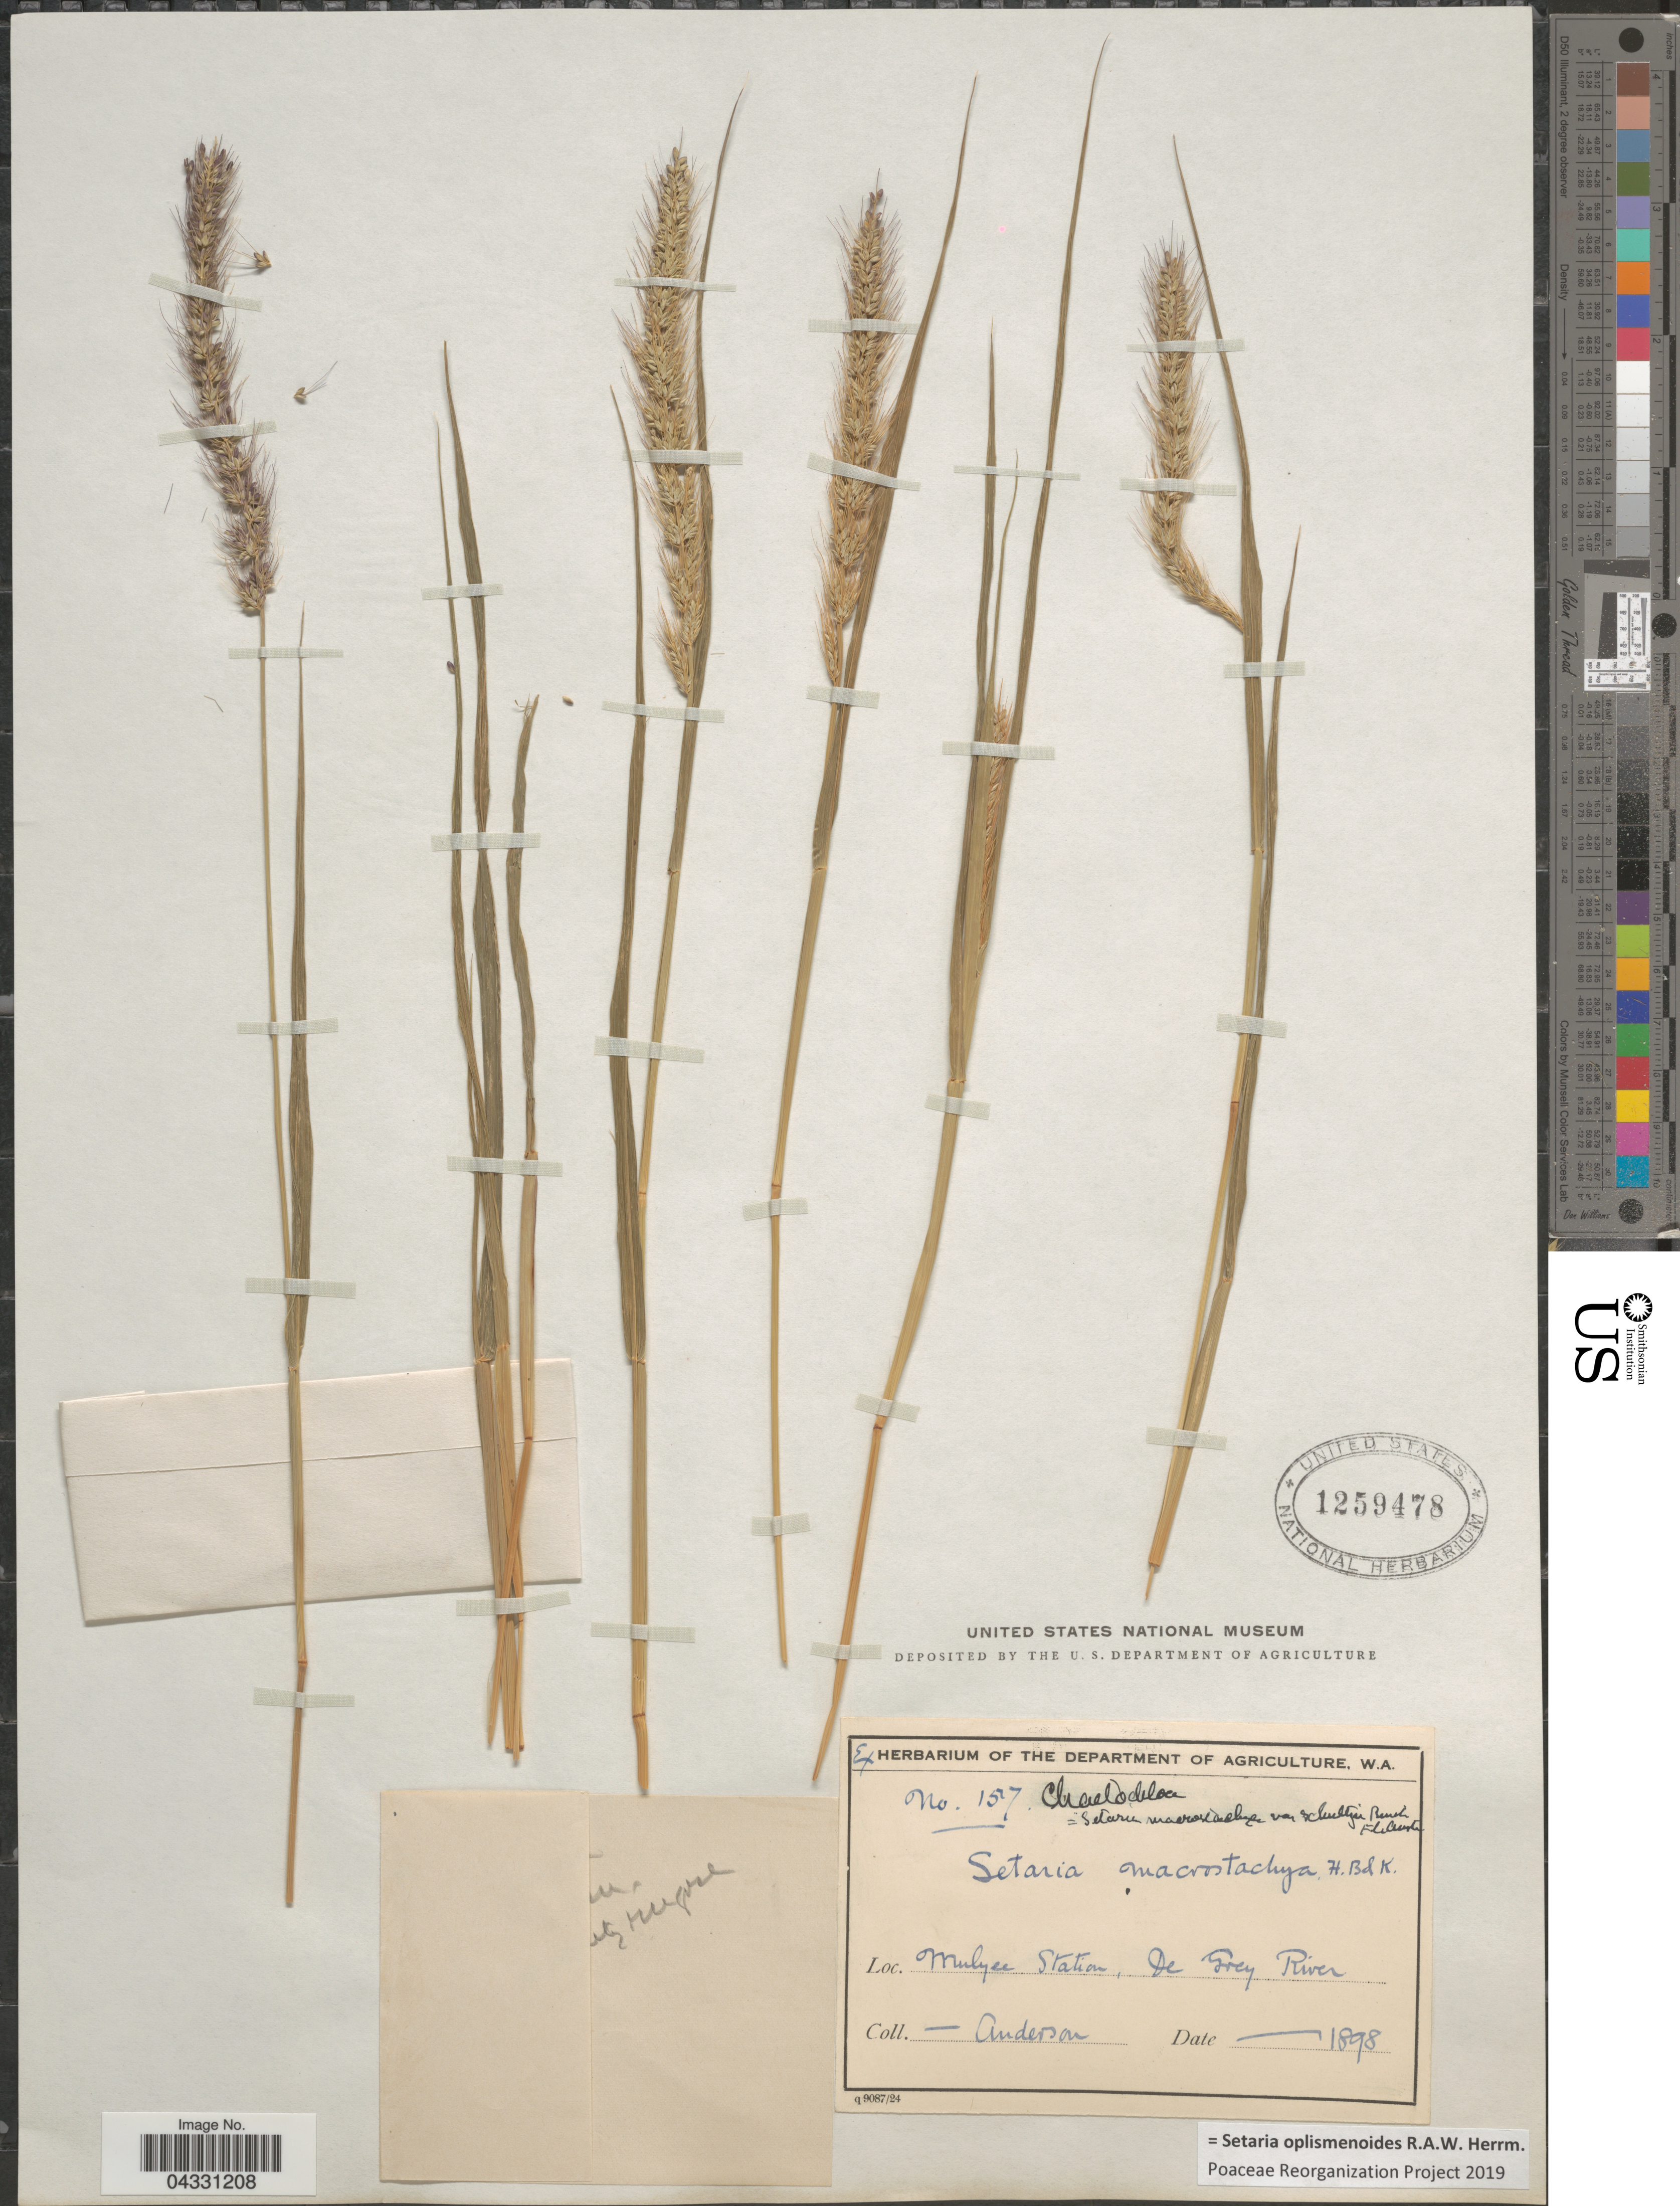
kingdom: Plantae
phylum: Tracheophyta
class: Liliopsida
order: Poales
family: Poaceae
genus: Setaria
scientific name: Setaria oplismenoides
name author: R.A.W. Herrm.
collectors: -- Anderson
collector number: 157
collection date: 1898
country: Australia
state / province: Western Australia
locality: Mulyee Station, De Grey River.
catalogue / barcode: US 1259478